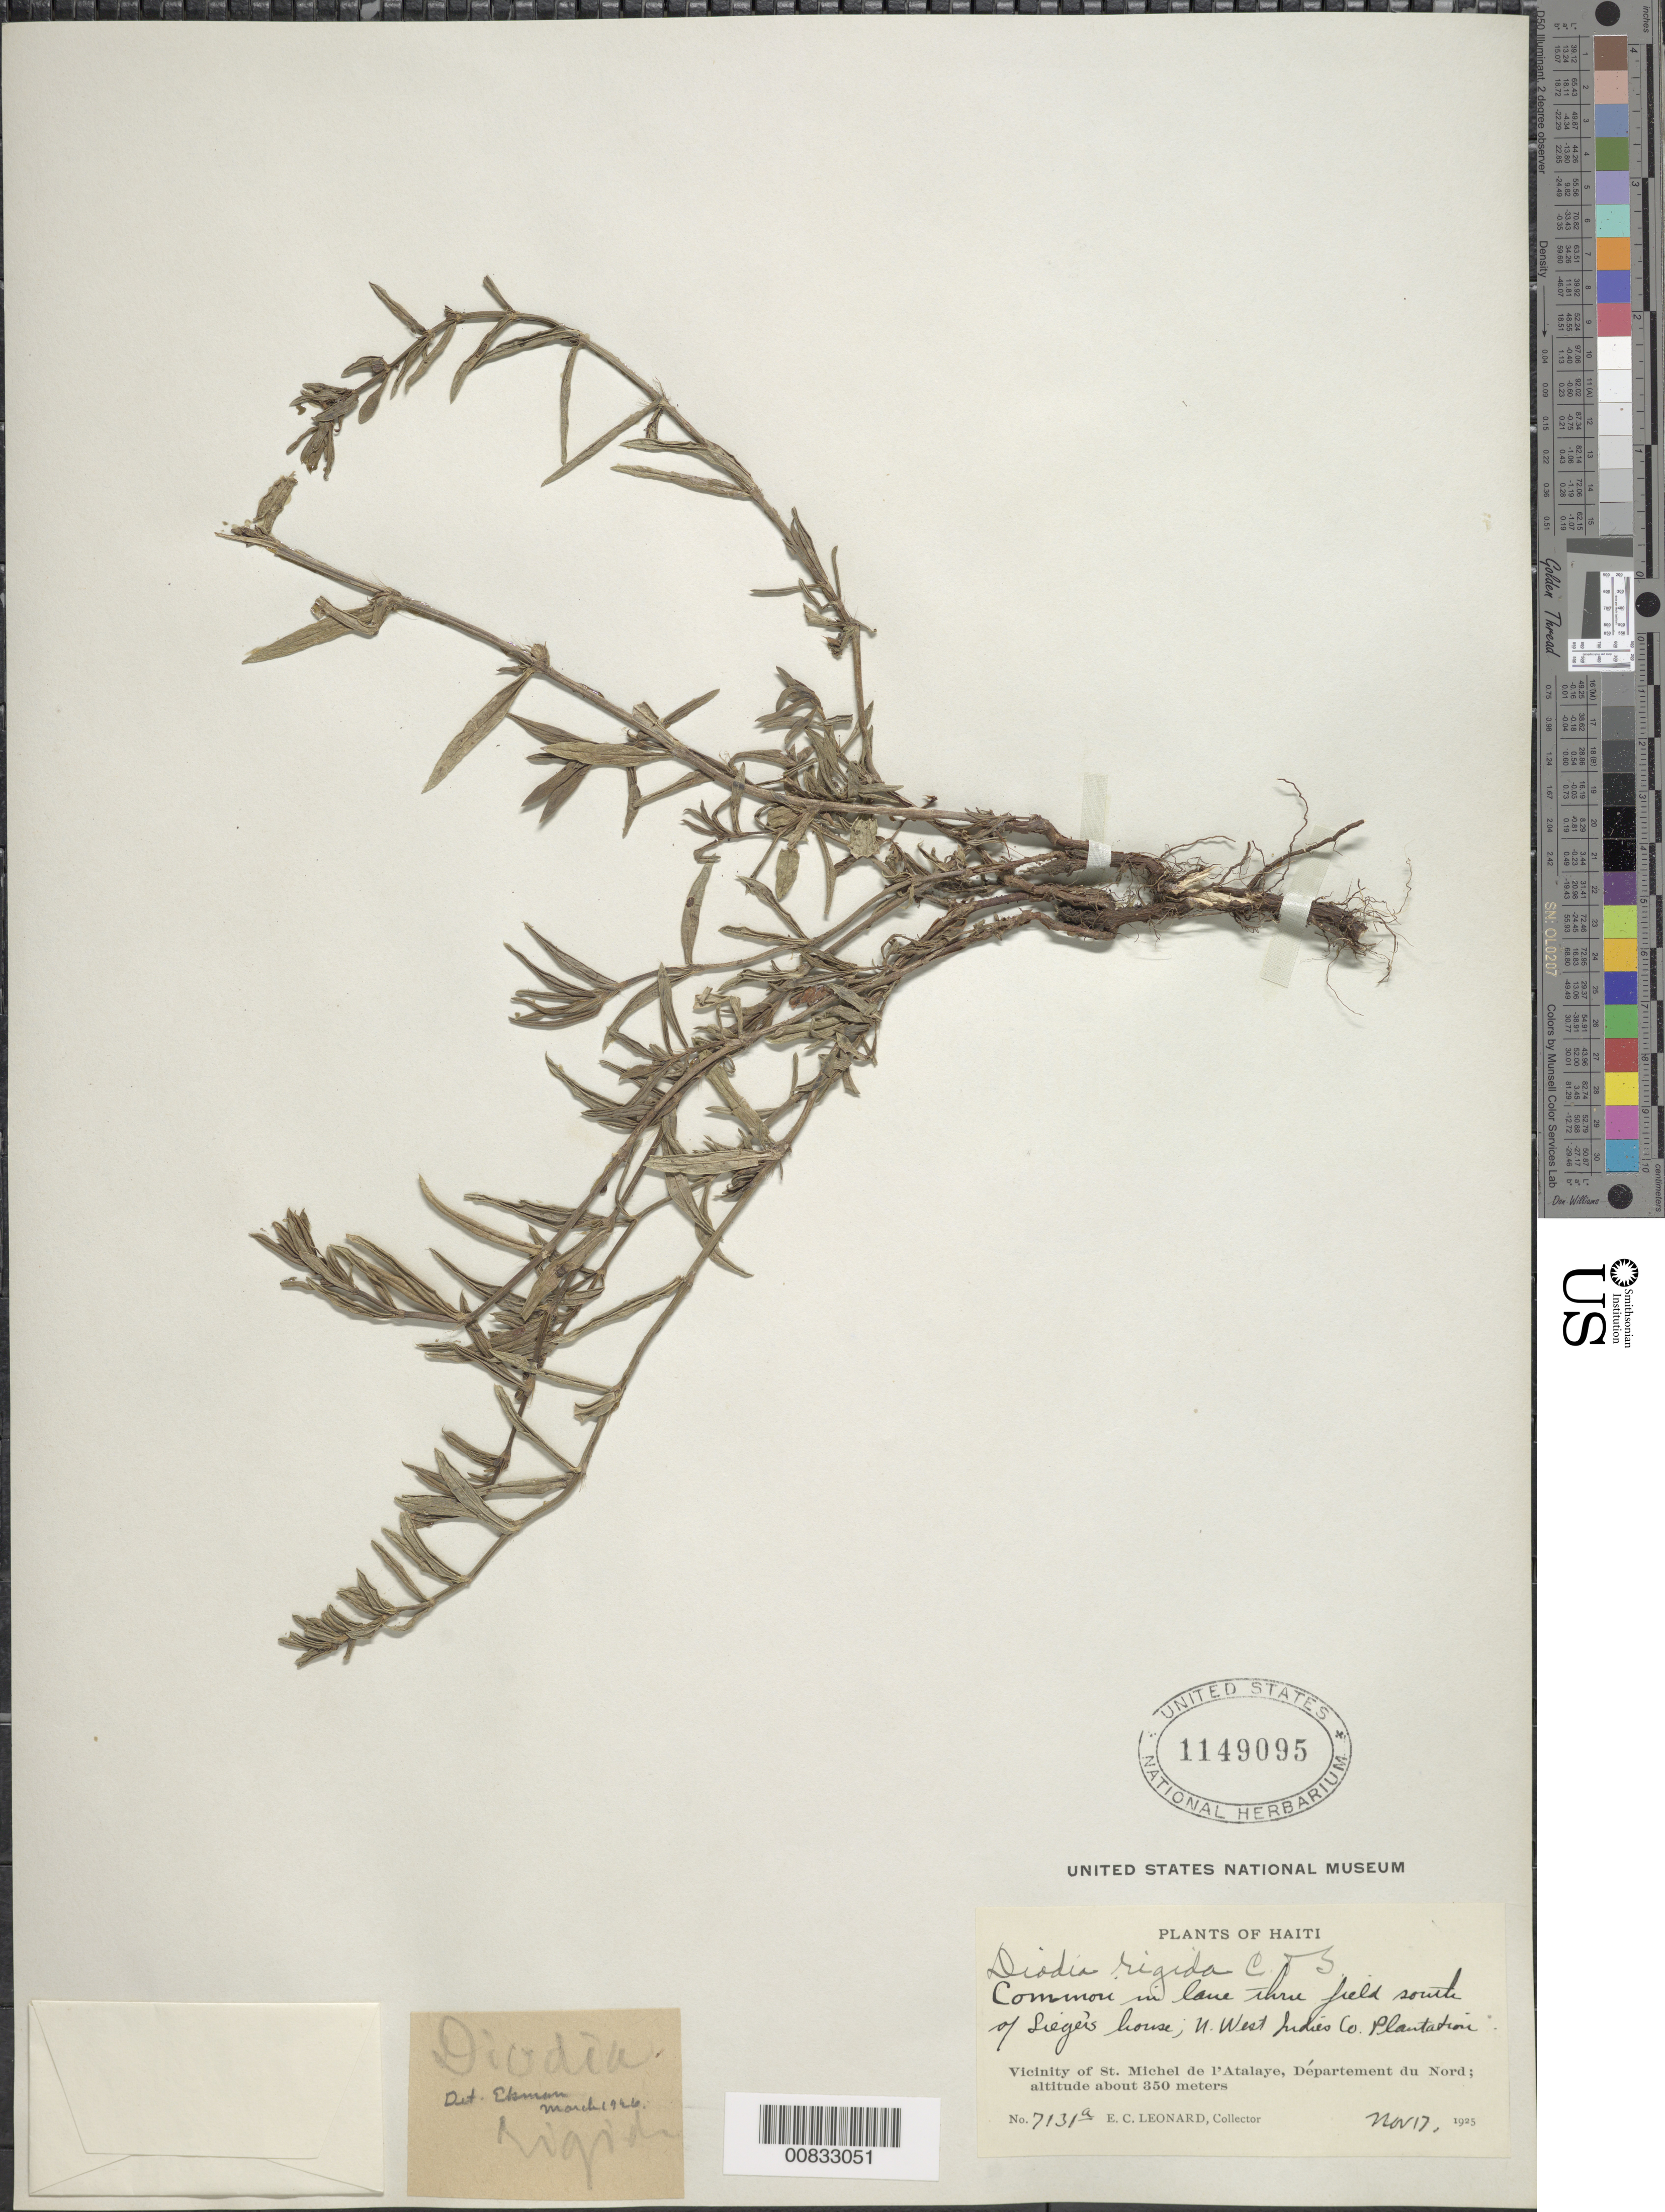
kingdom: Plantae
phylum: Tracheophyta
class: Magnoliopsida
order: Gentianales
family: Rubiaceae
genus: Diodella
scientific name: Diodella apiculata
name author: (Willd. ex Roem. & Schult.) Delprete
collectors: E. C. Leonard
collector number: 7131A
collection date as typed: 17 Nov 1925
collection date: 1925-11-17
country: Haiti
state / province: Artibonite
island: Hispaniola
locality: Vicinity of St. Michel de l'Atalaye, S of Sieger's house, U West Indies Co. Plantation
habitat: In lane thru field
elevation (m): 350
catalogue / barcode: US 1149095